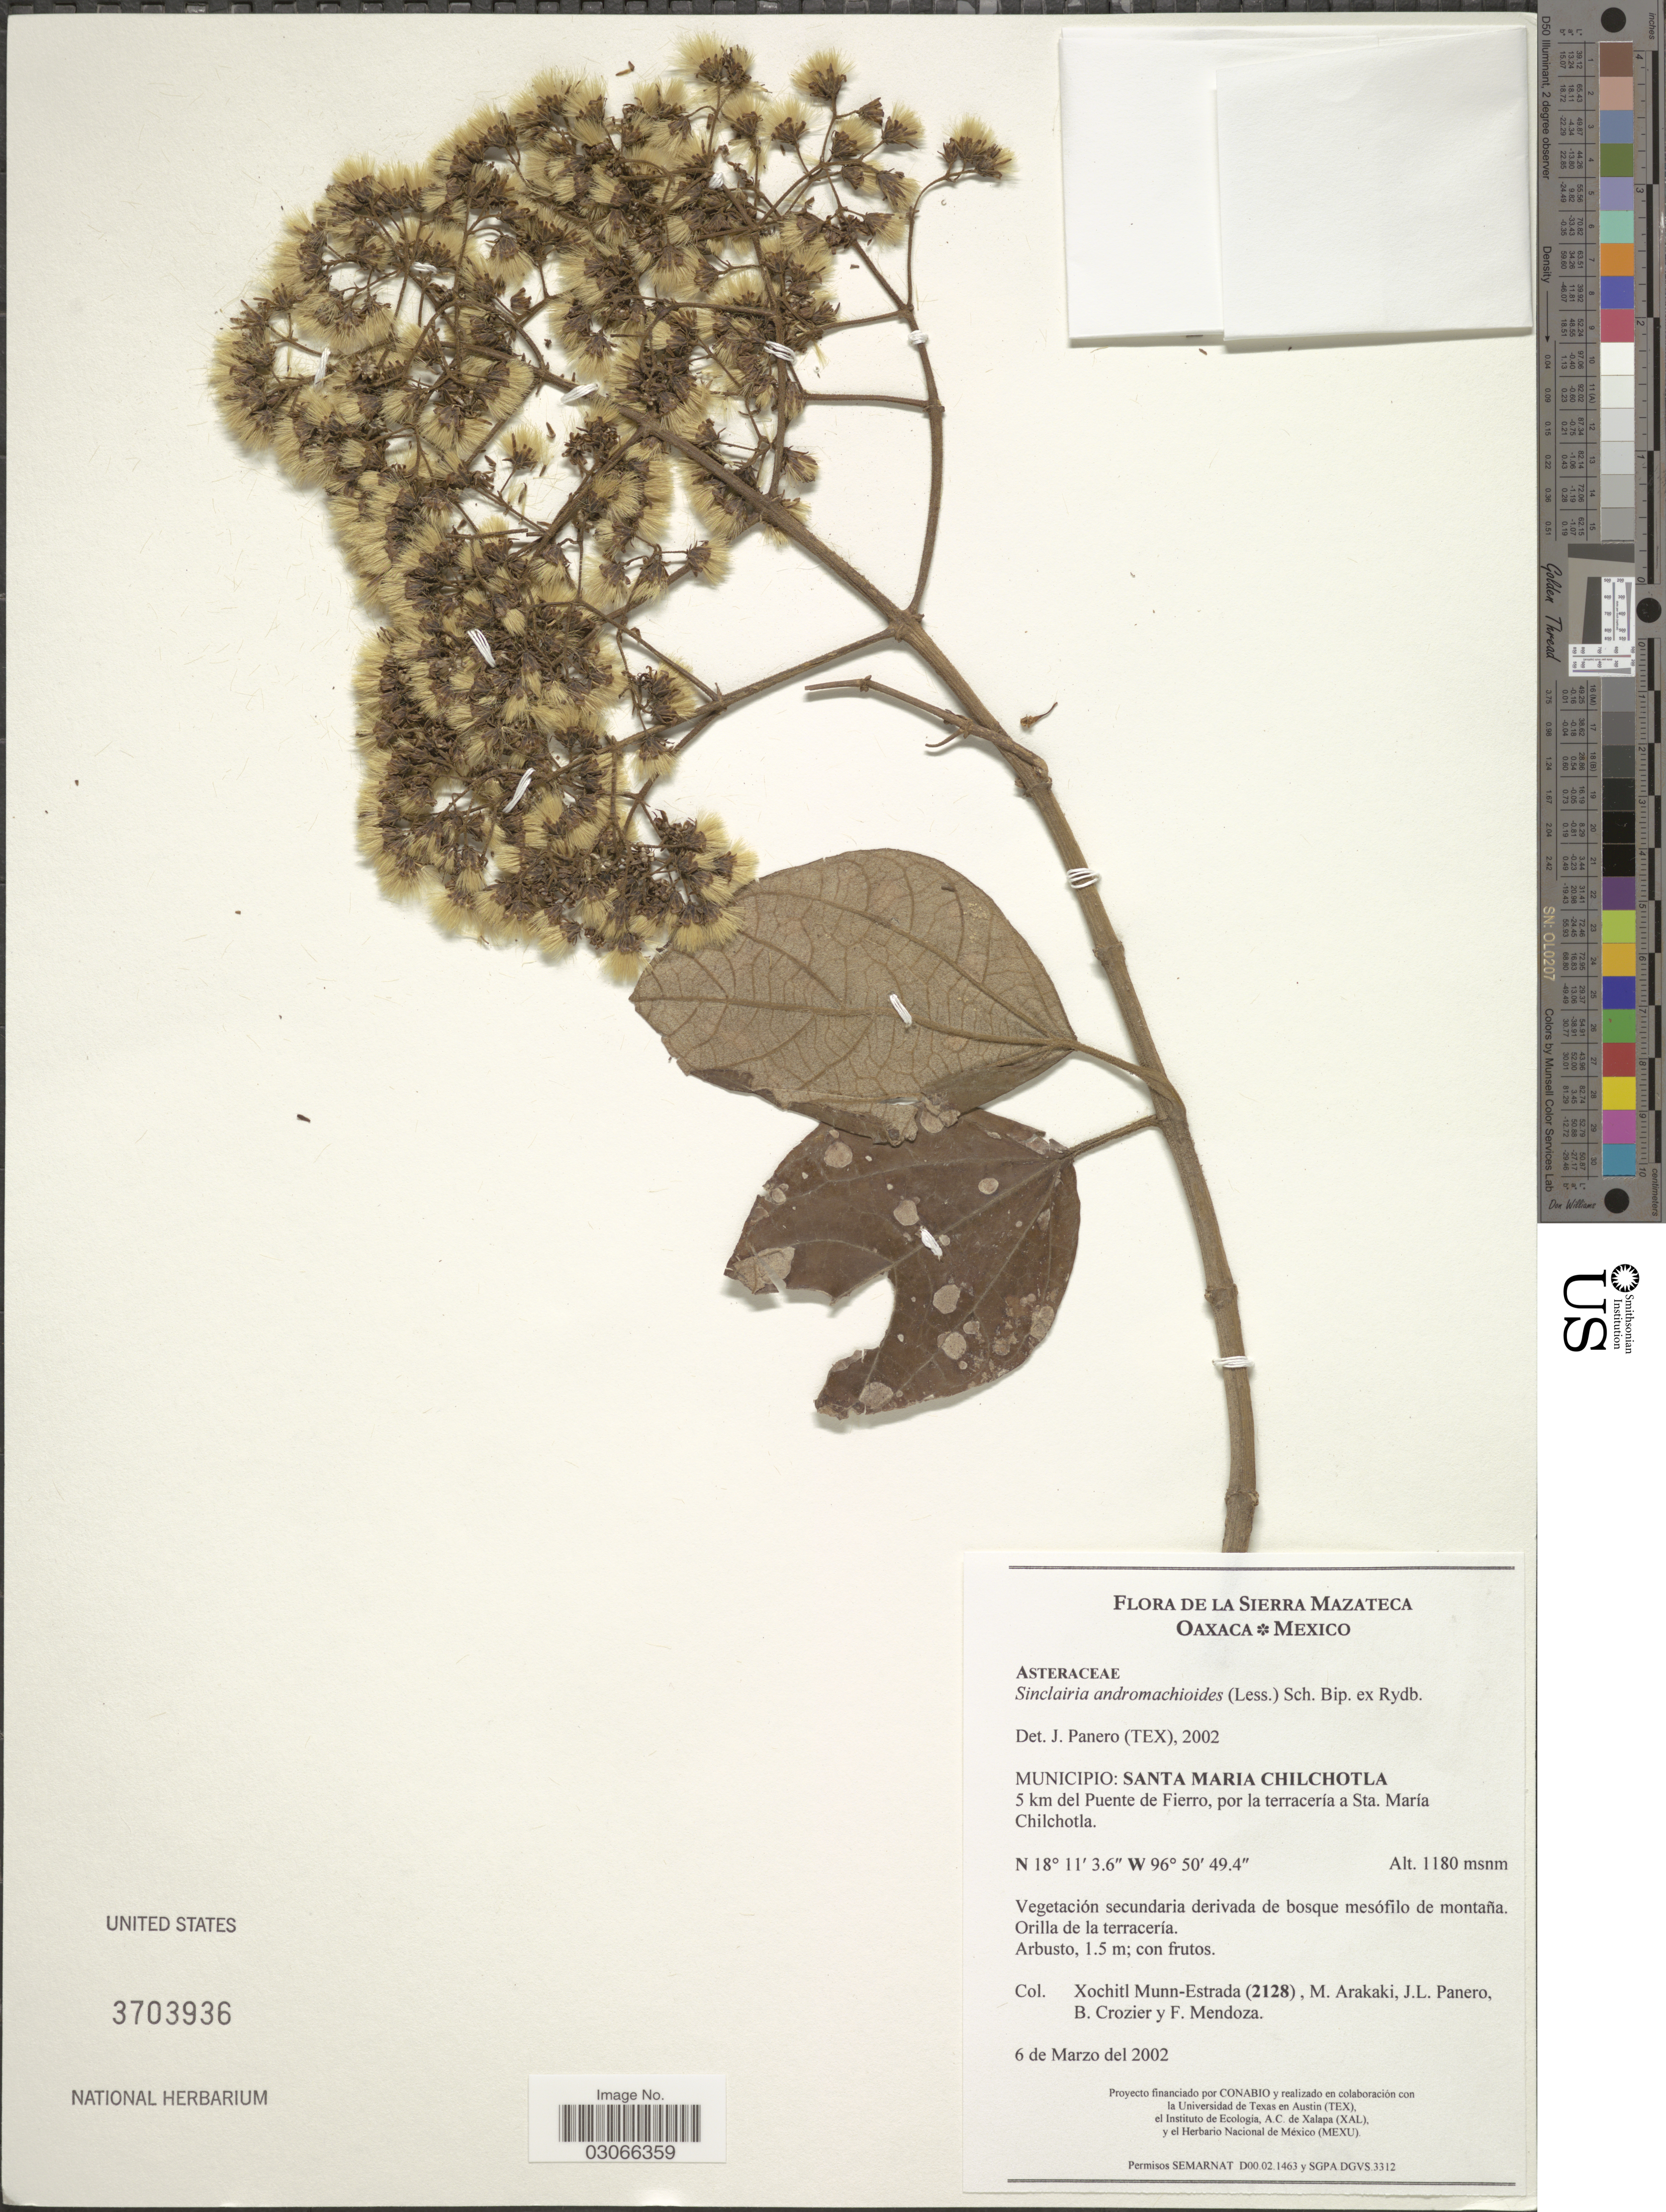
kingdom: Plantae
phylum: Tracheophyta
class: Magnoliopsida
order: Asterales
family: Asteraceae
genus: Sinclairia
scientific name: Sinclairia andromachioides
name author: Hemsl.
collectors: X. Munn-Estrada, M. Arakaki, J. L. Panero, B. Crozier & F. Mendoza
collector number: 2128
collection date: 2002-03-06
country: Mexico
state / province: Oaxaca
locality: La Sierra Mazateca. Municipio: San Maria Chilchotla. 5 km del Puente de Fierro, por la terracería a Sta. María Chilhotla.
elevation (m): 1180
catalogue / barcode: US 3703936